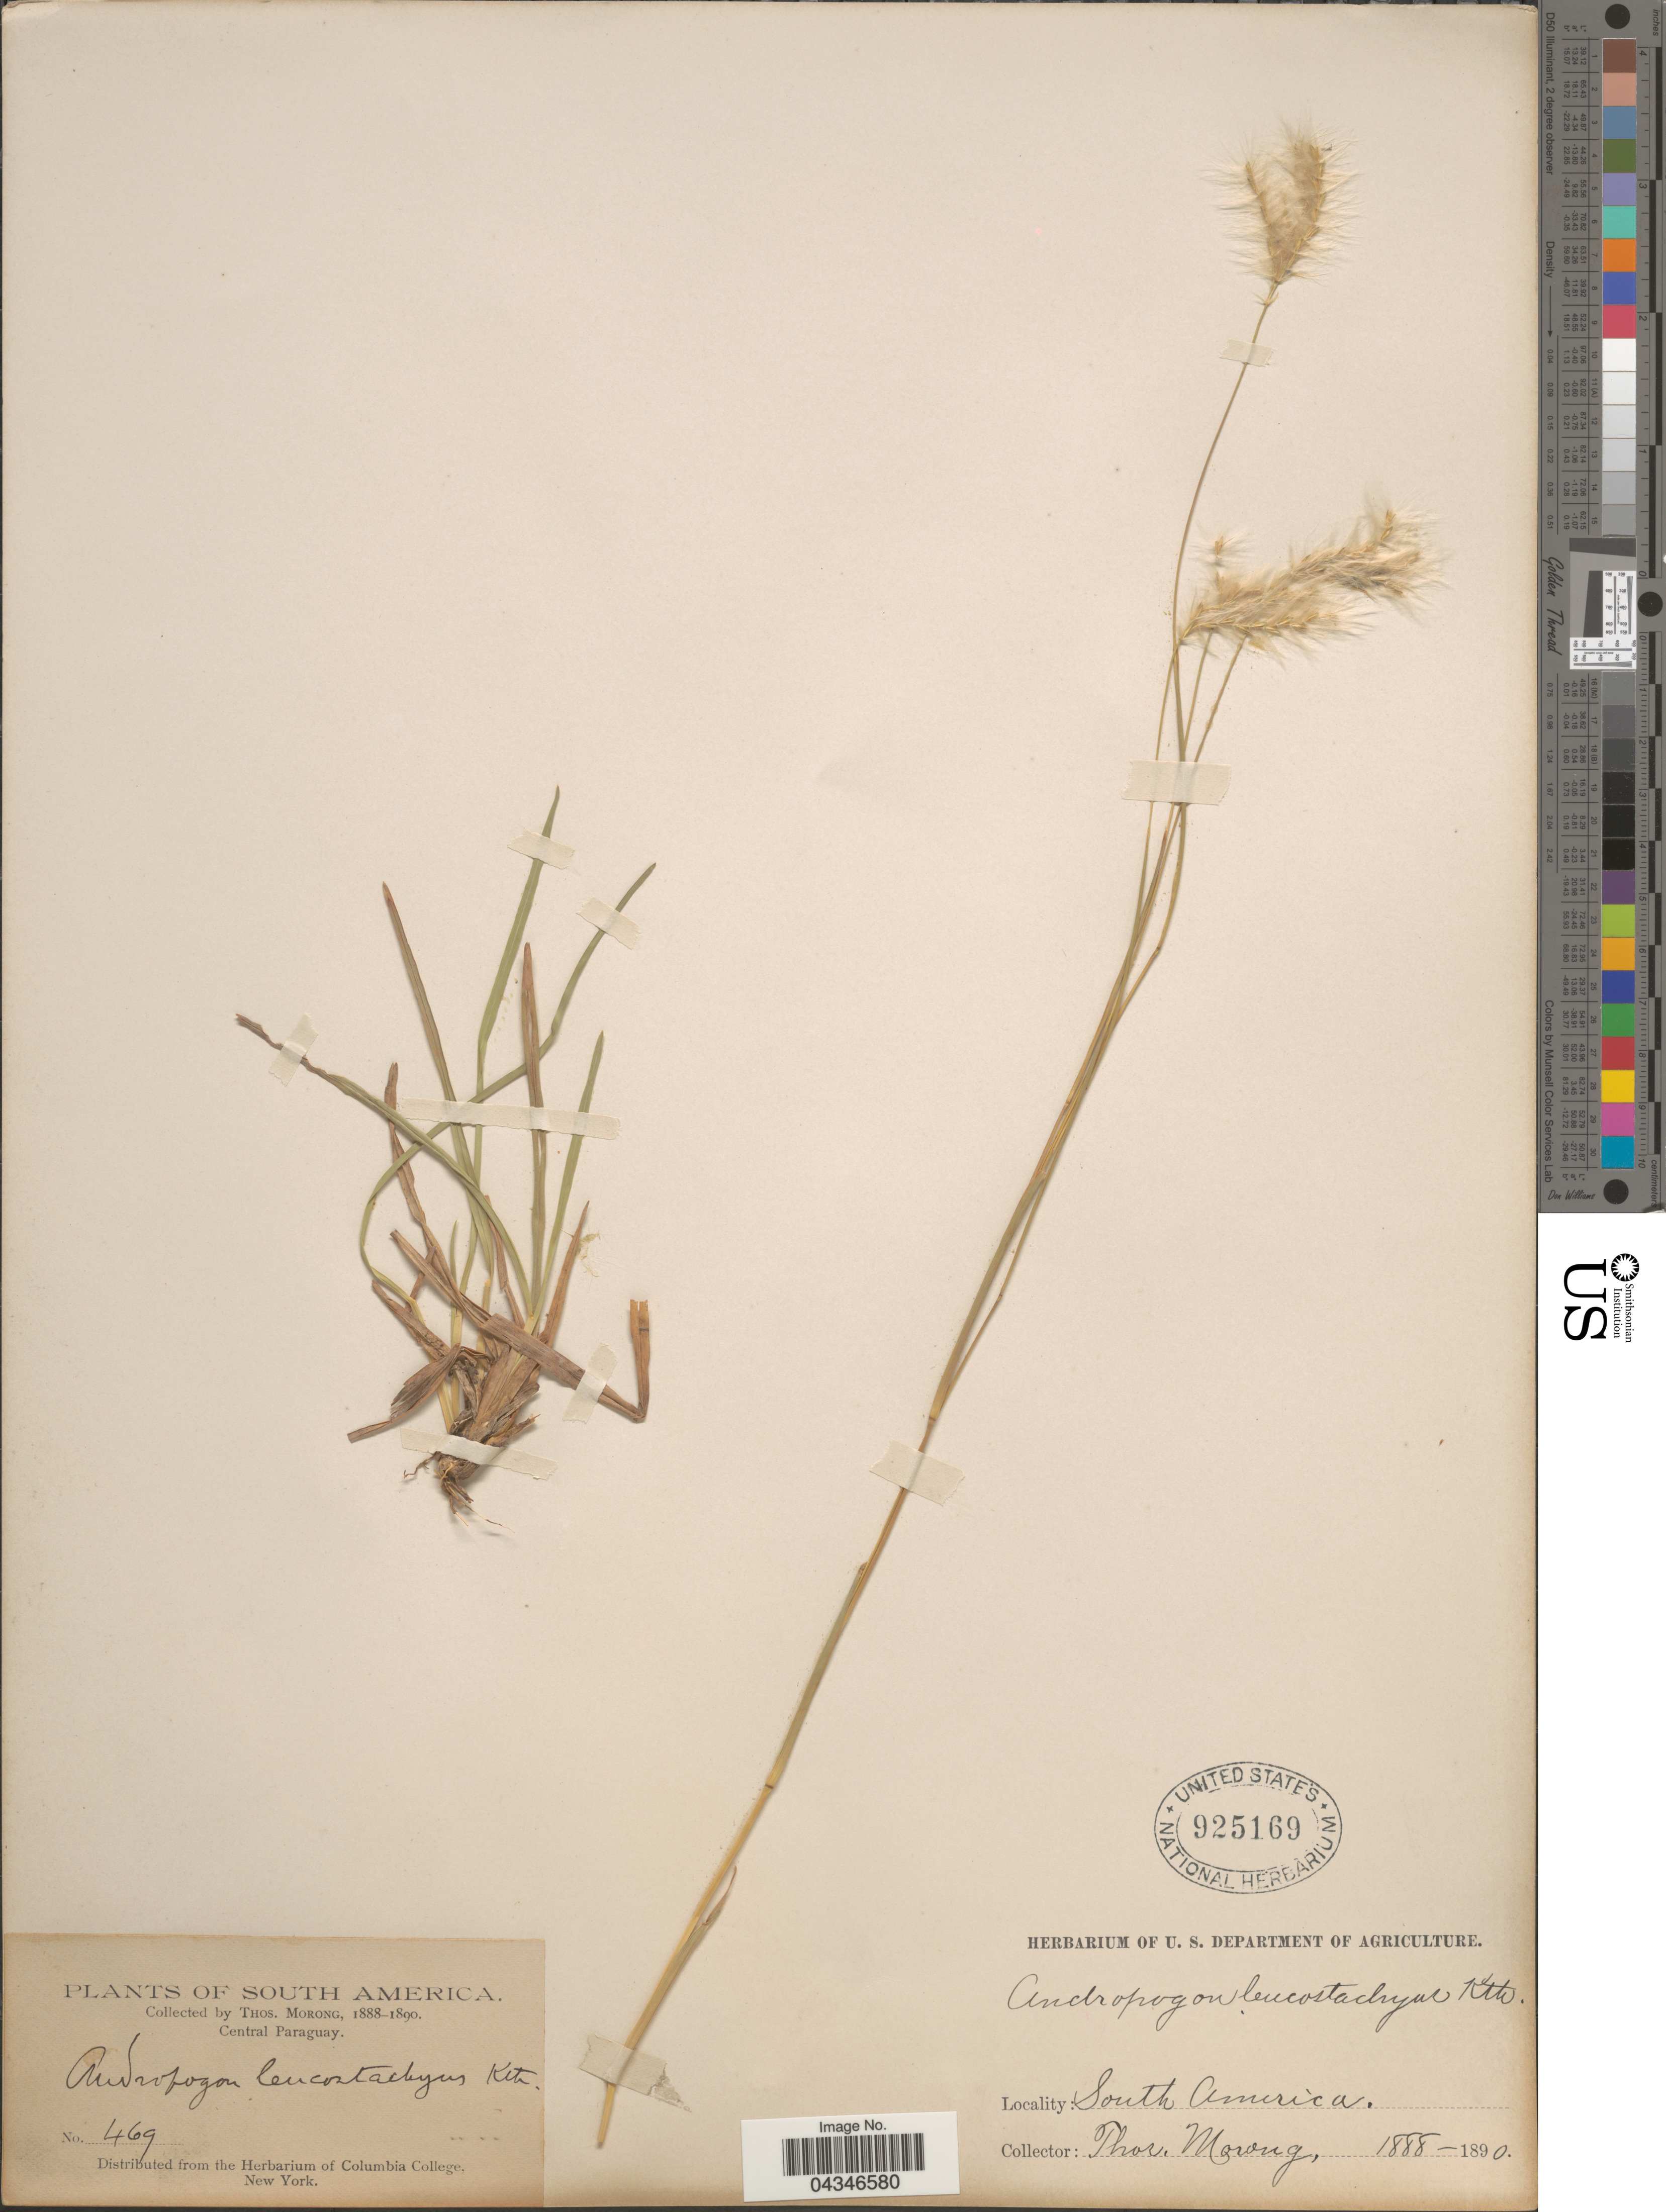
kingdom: Plantae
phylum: Tracheophyta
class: Liliopsida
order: Poales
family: Poaceae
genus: Andropogon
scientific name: Andropogon selloanus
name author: (Hack.) Hack.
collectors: ex herb. T. Morong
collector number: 469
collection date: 1888/1890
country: Paraguay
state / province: Central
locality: Central Paraguay.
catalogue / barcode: US 925169